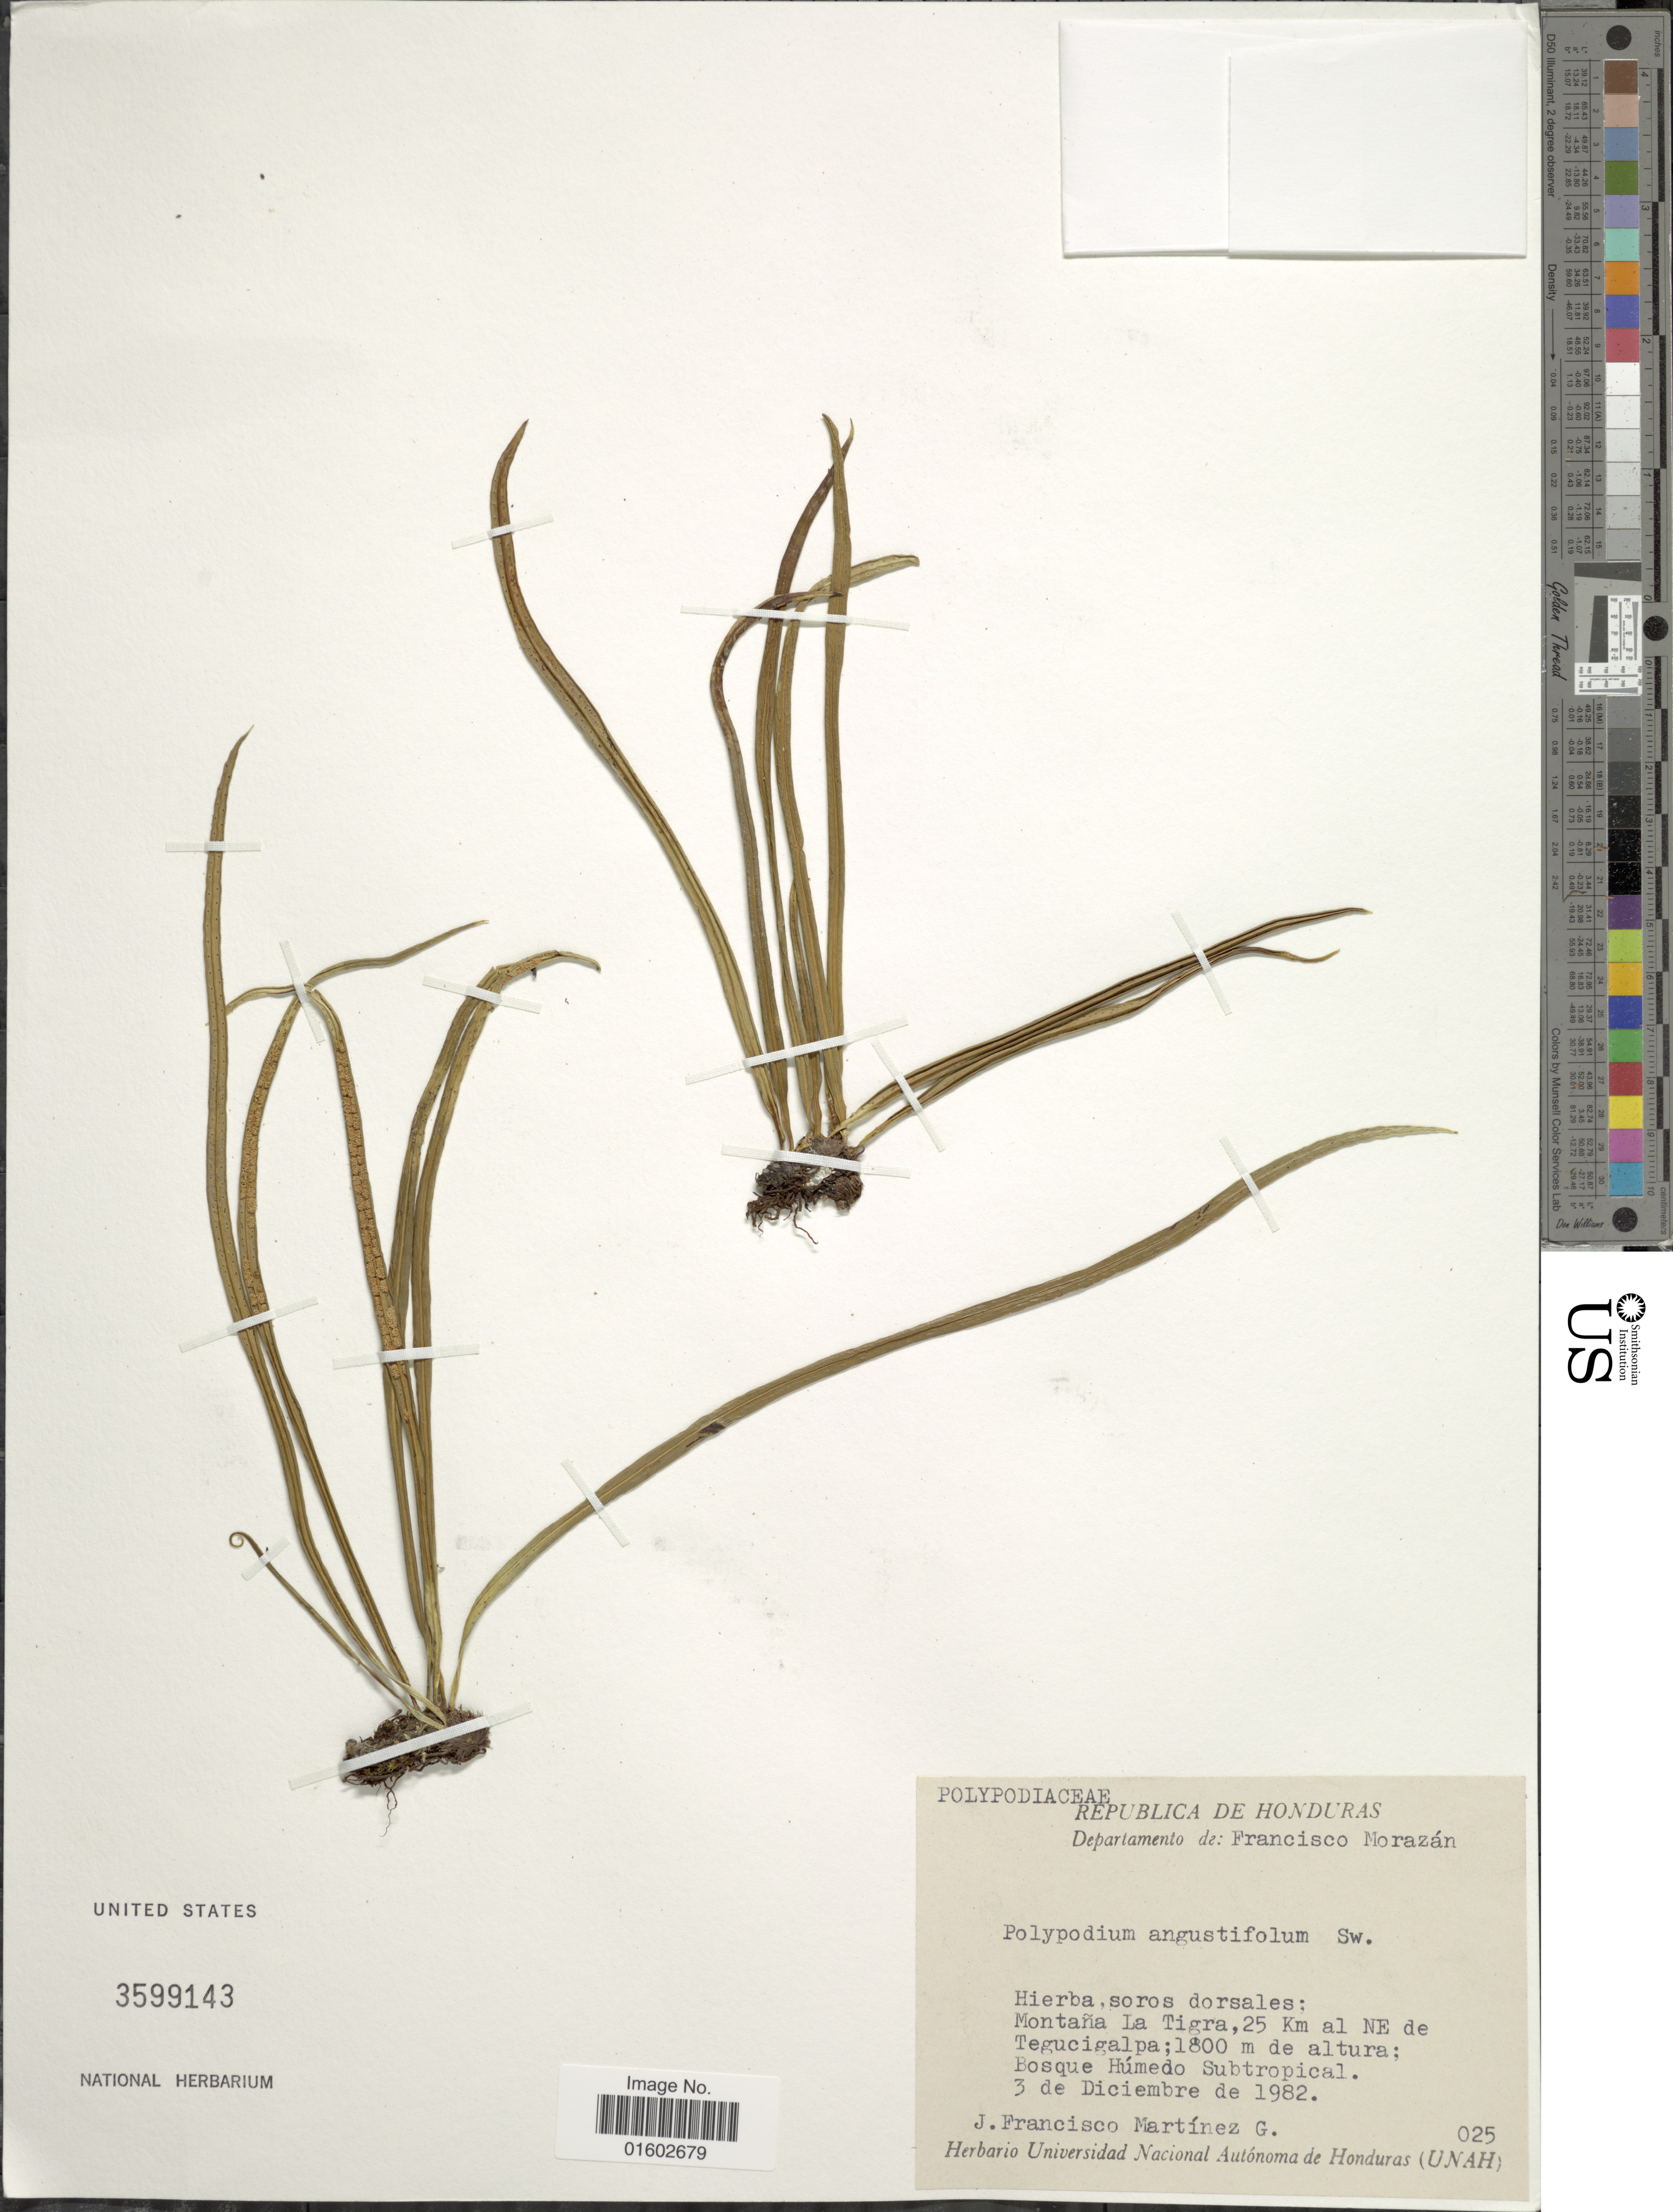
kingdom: Plantae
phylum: Tracheophyta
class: Polypodiopsida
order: Polypodiales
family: Polypodiaceae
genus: Campyloneurum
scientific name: Campyloneurum angustifolium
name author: (Sw.) Fée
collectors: J. Martinez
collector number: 025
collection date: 1982-12-03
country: Honduras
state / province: Fco. Morazán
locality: Departamento de : Francisco Morazan, Montañana Hierba, soros dorsales: Montaña La Tigra, 25 km al NE de Tegucigalpa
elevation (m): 1800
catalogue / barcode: US 3599143